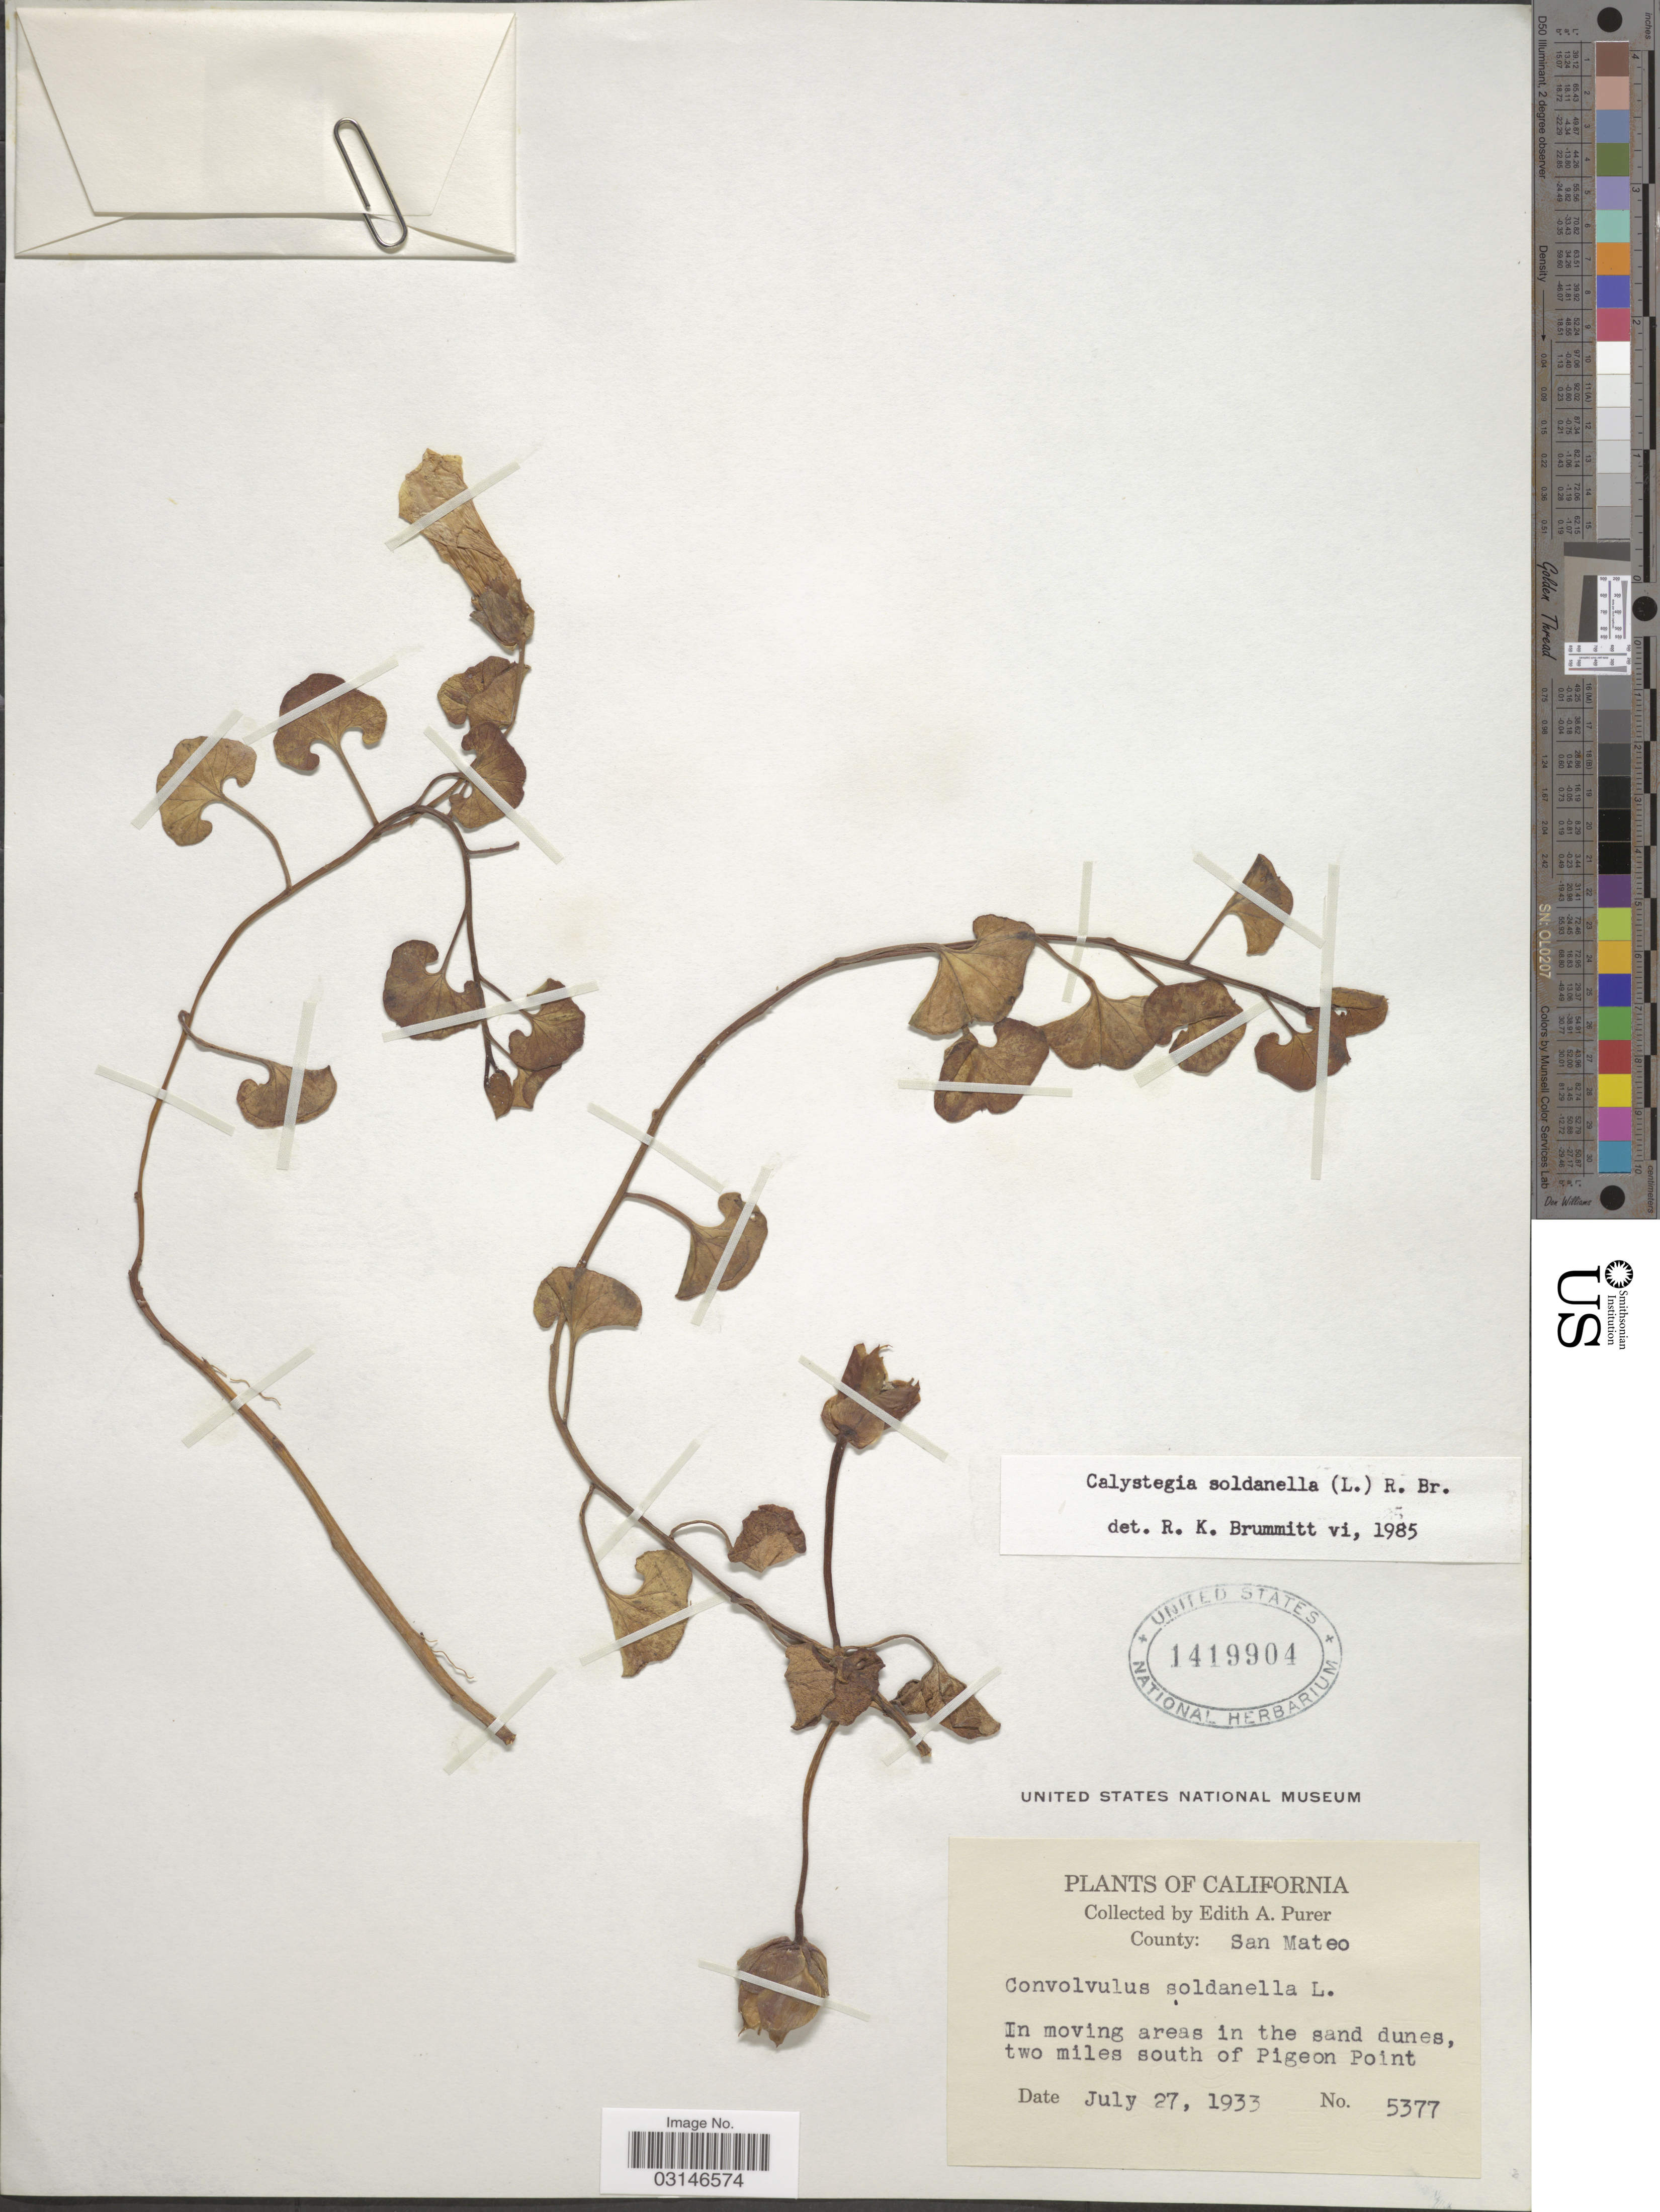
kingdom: Plantae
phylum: Tracheophyta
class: Magnoliopsida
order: Solanales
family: Convolvulaceae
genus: Calystegia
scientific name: Calystegia soldanella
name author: (L.) R. Br.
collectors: E. Purer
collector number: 5377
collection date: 1933-07-27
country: United States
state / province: California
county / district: San Mateo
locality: County: San Mateo. In the moving areas in the sand dunes, two miles south of Pigeon Point.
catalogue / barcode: US 1419904